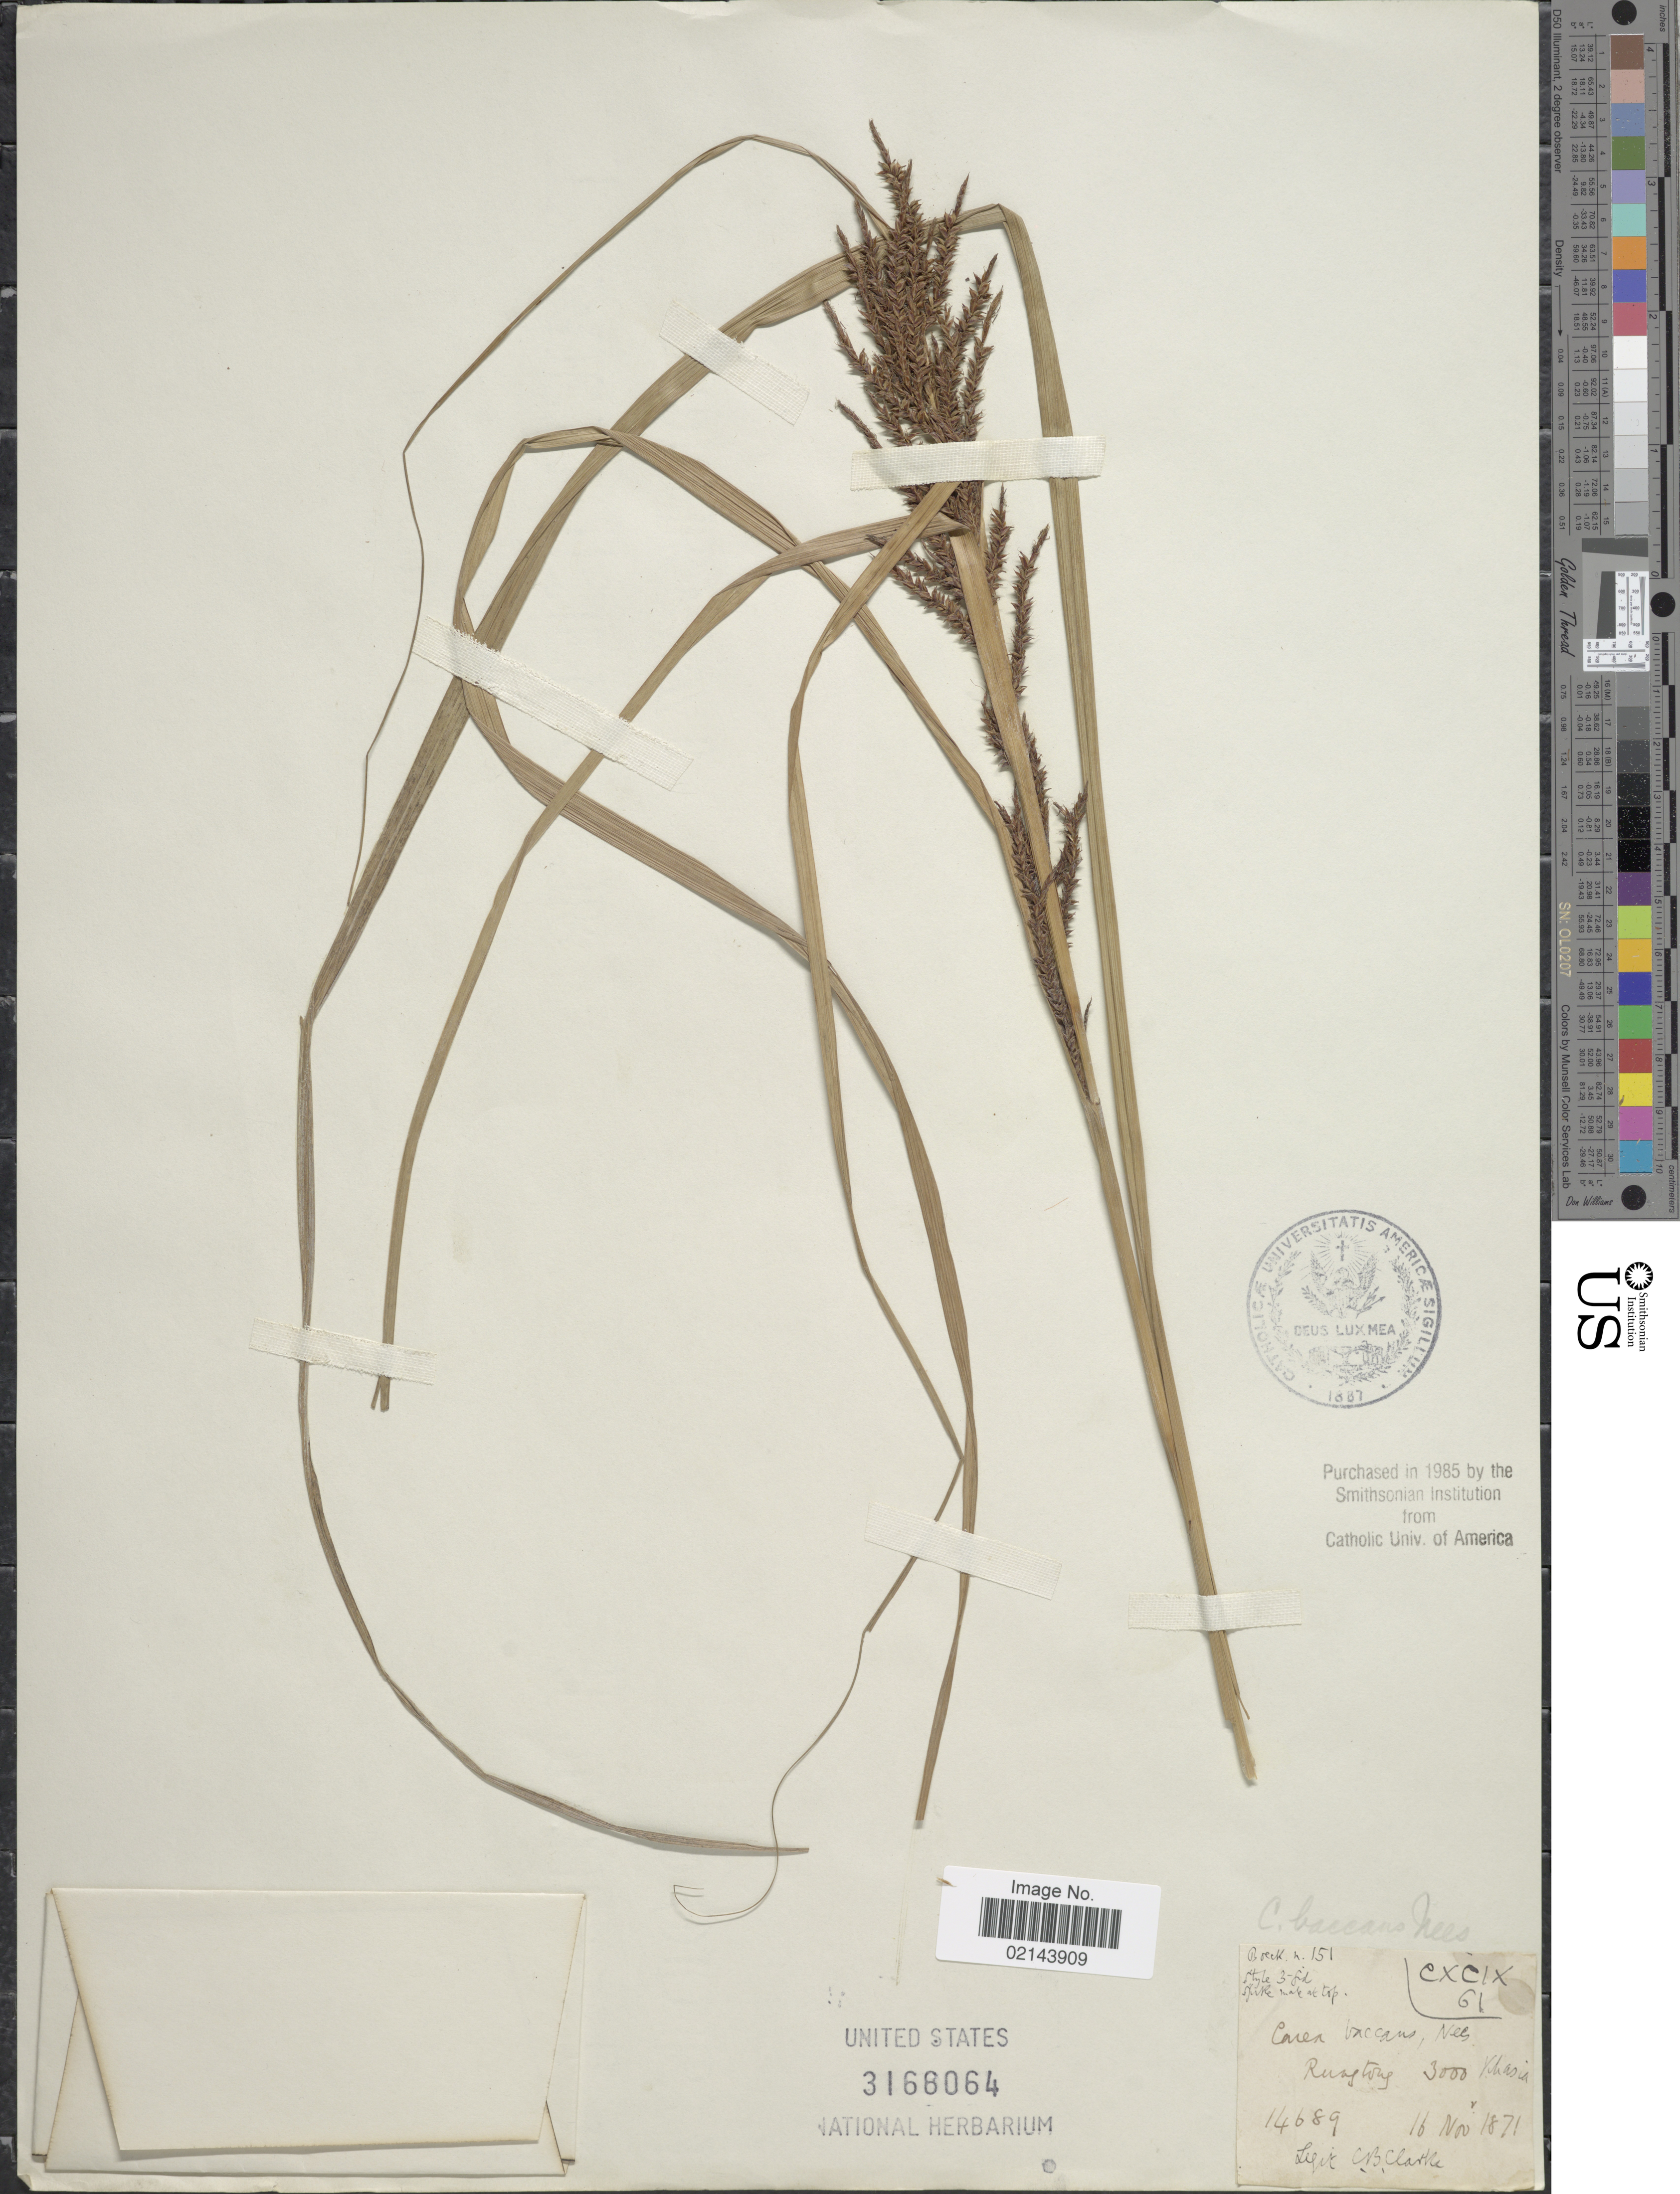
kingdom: Plantae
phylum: Tracheophyta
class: Liliopsida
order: Poales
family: Cyperaceae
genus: Carex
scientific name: Carex baccans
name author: Nees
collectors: C. B. Clarke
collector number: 14689?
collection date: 1871-11-16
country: India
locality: Rungtong. Khasia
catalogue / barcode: US 3166064